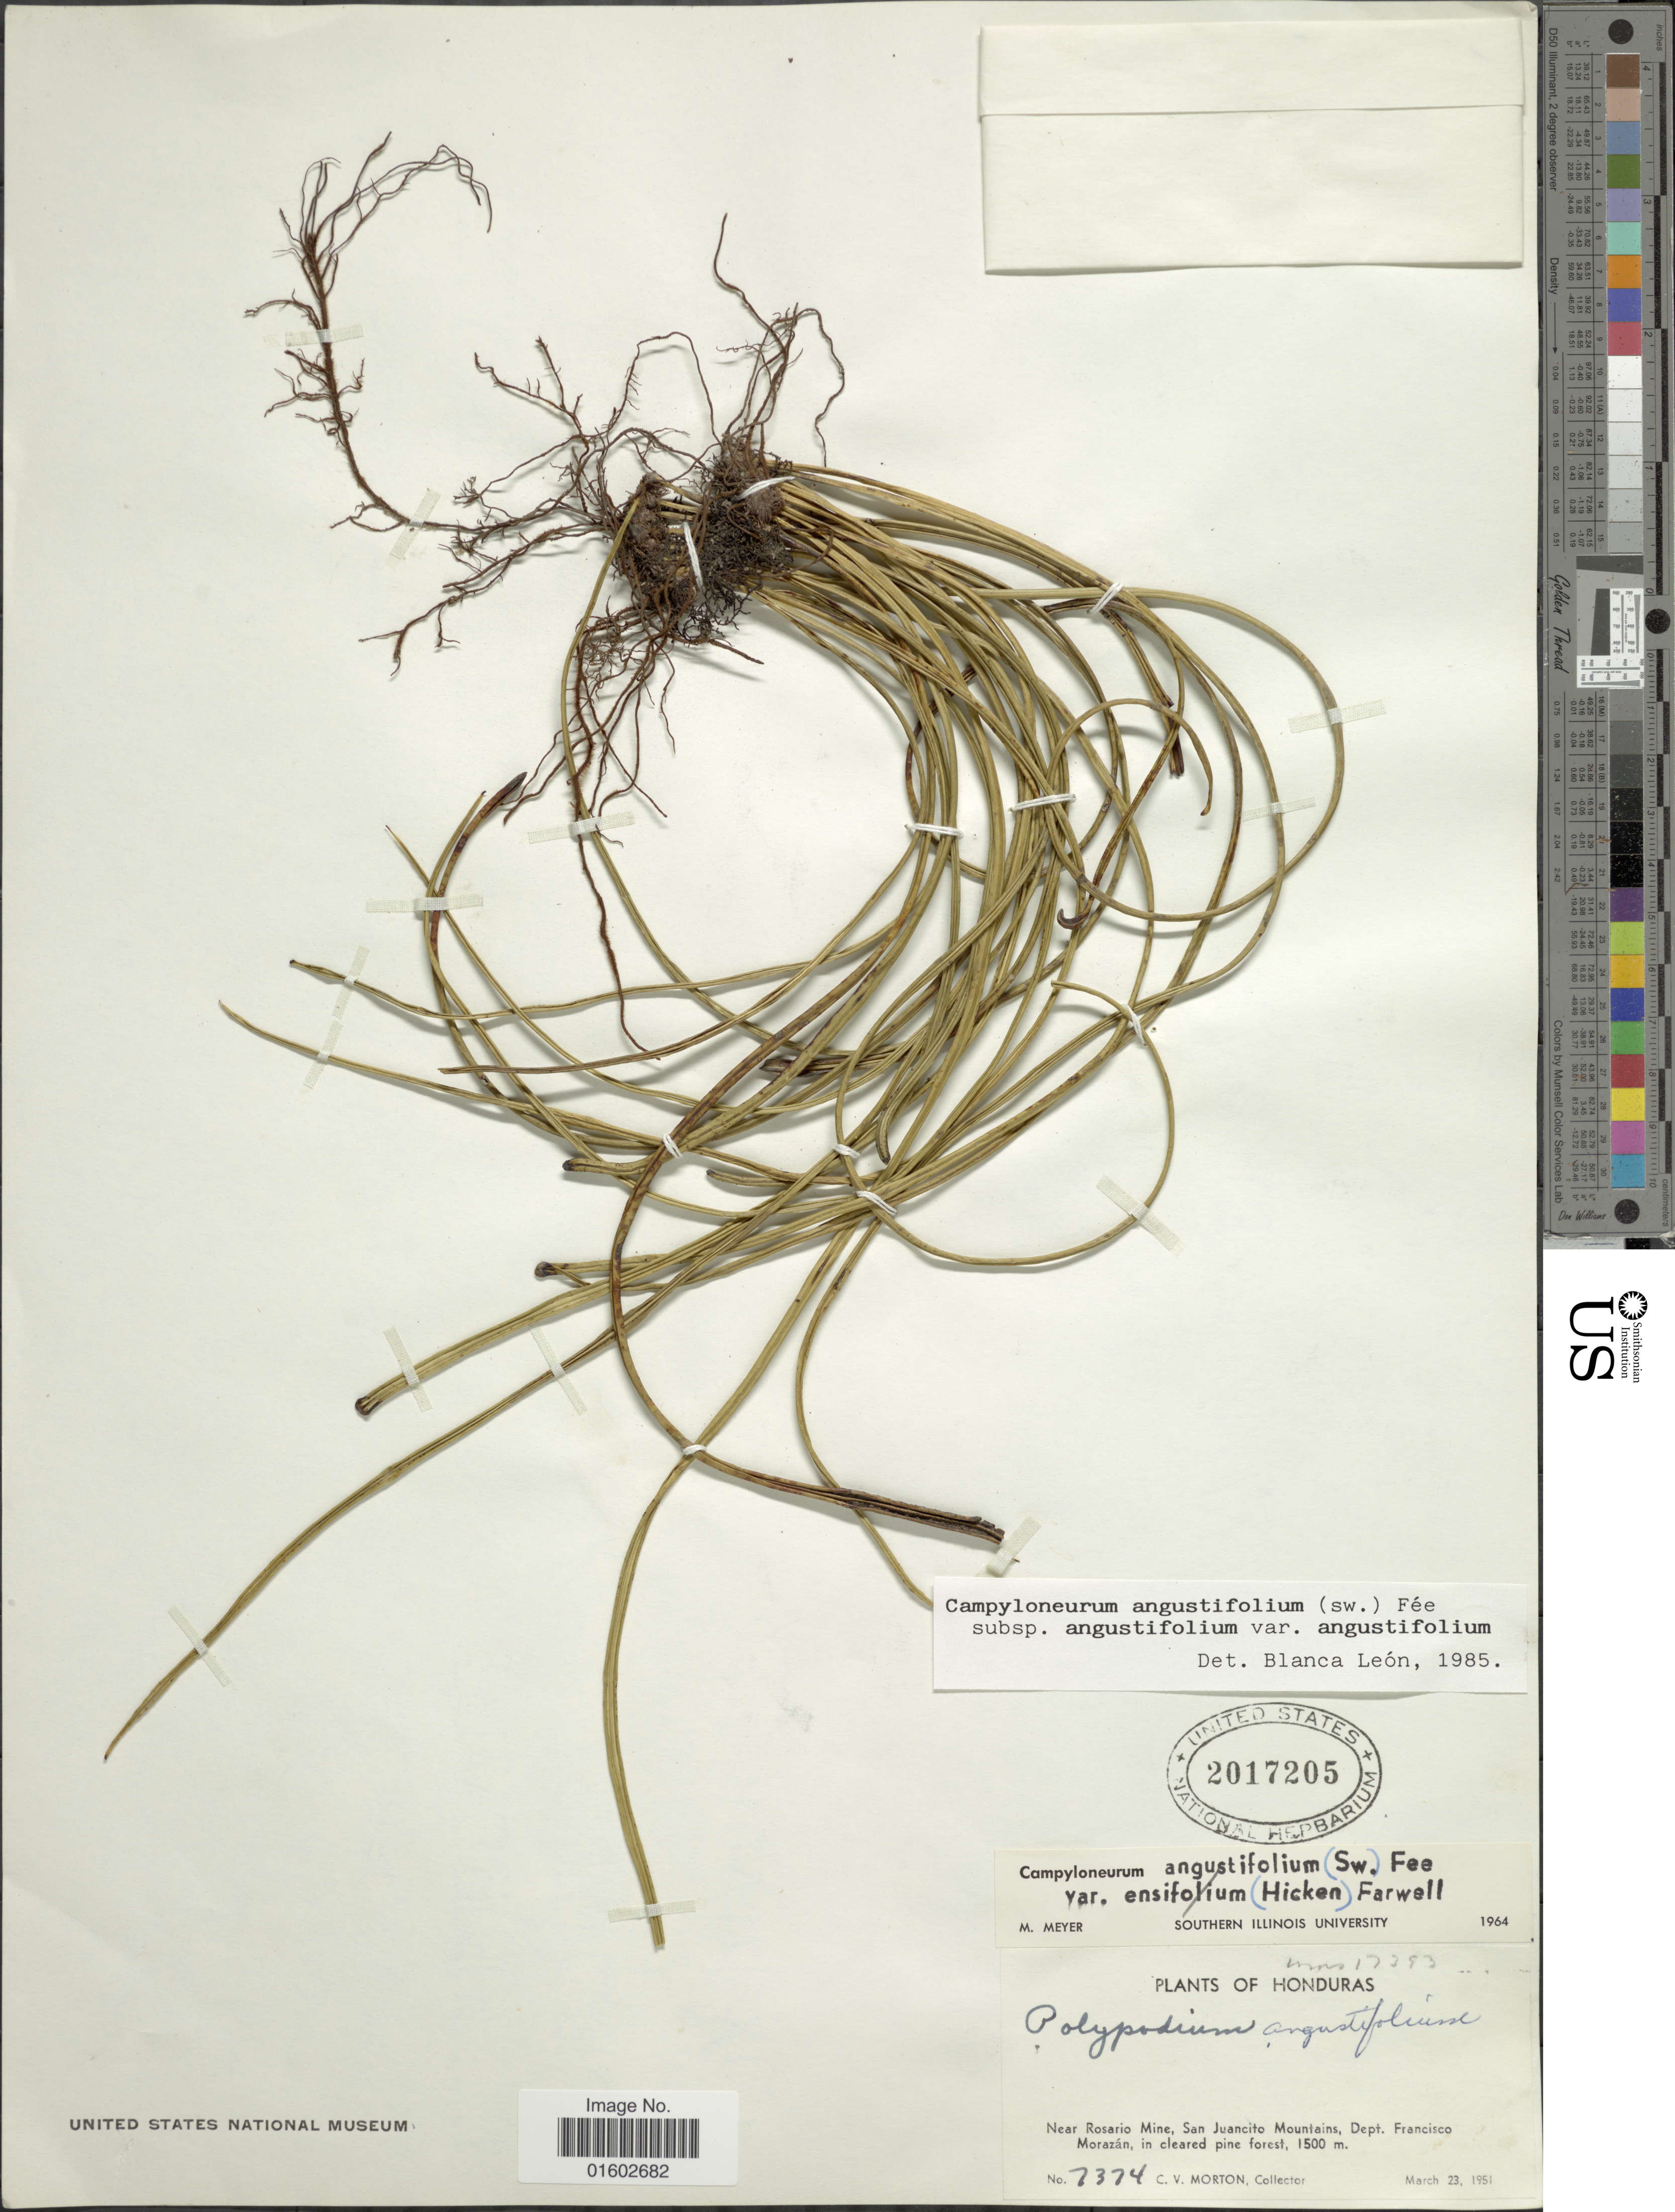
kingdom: Plantae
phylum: Tracheophyta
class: Polypodiopsida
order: Polypodiales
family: Polypodiaceae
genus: Campyloneurum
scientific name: Campyloneurum angustifolium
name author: (Sw.) Fée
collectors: C. V. Morton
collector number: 7374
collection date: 1951-03-23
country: Honduras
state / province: Fco. Morazán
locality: Near Rosario Mine, San Juancito Mountains, Dept Francisco Morazan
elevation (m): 1500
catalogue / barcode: US 2017205